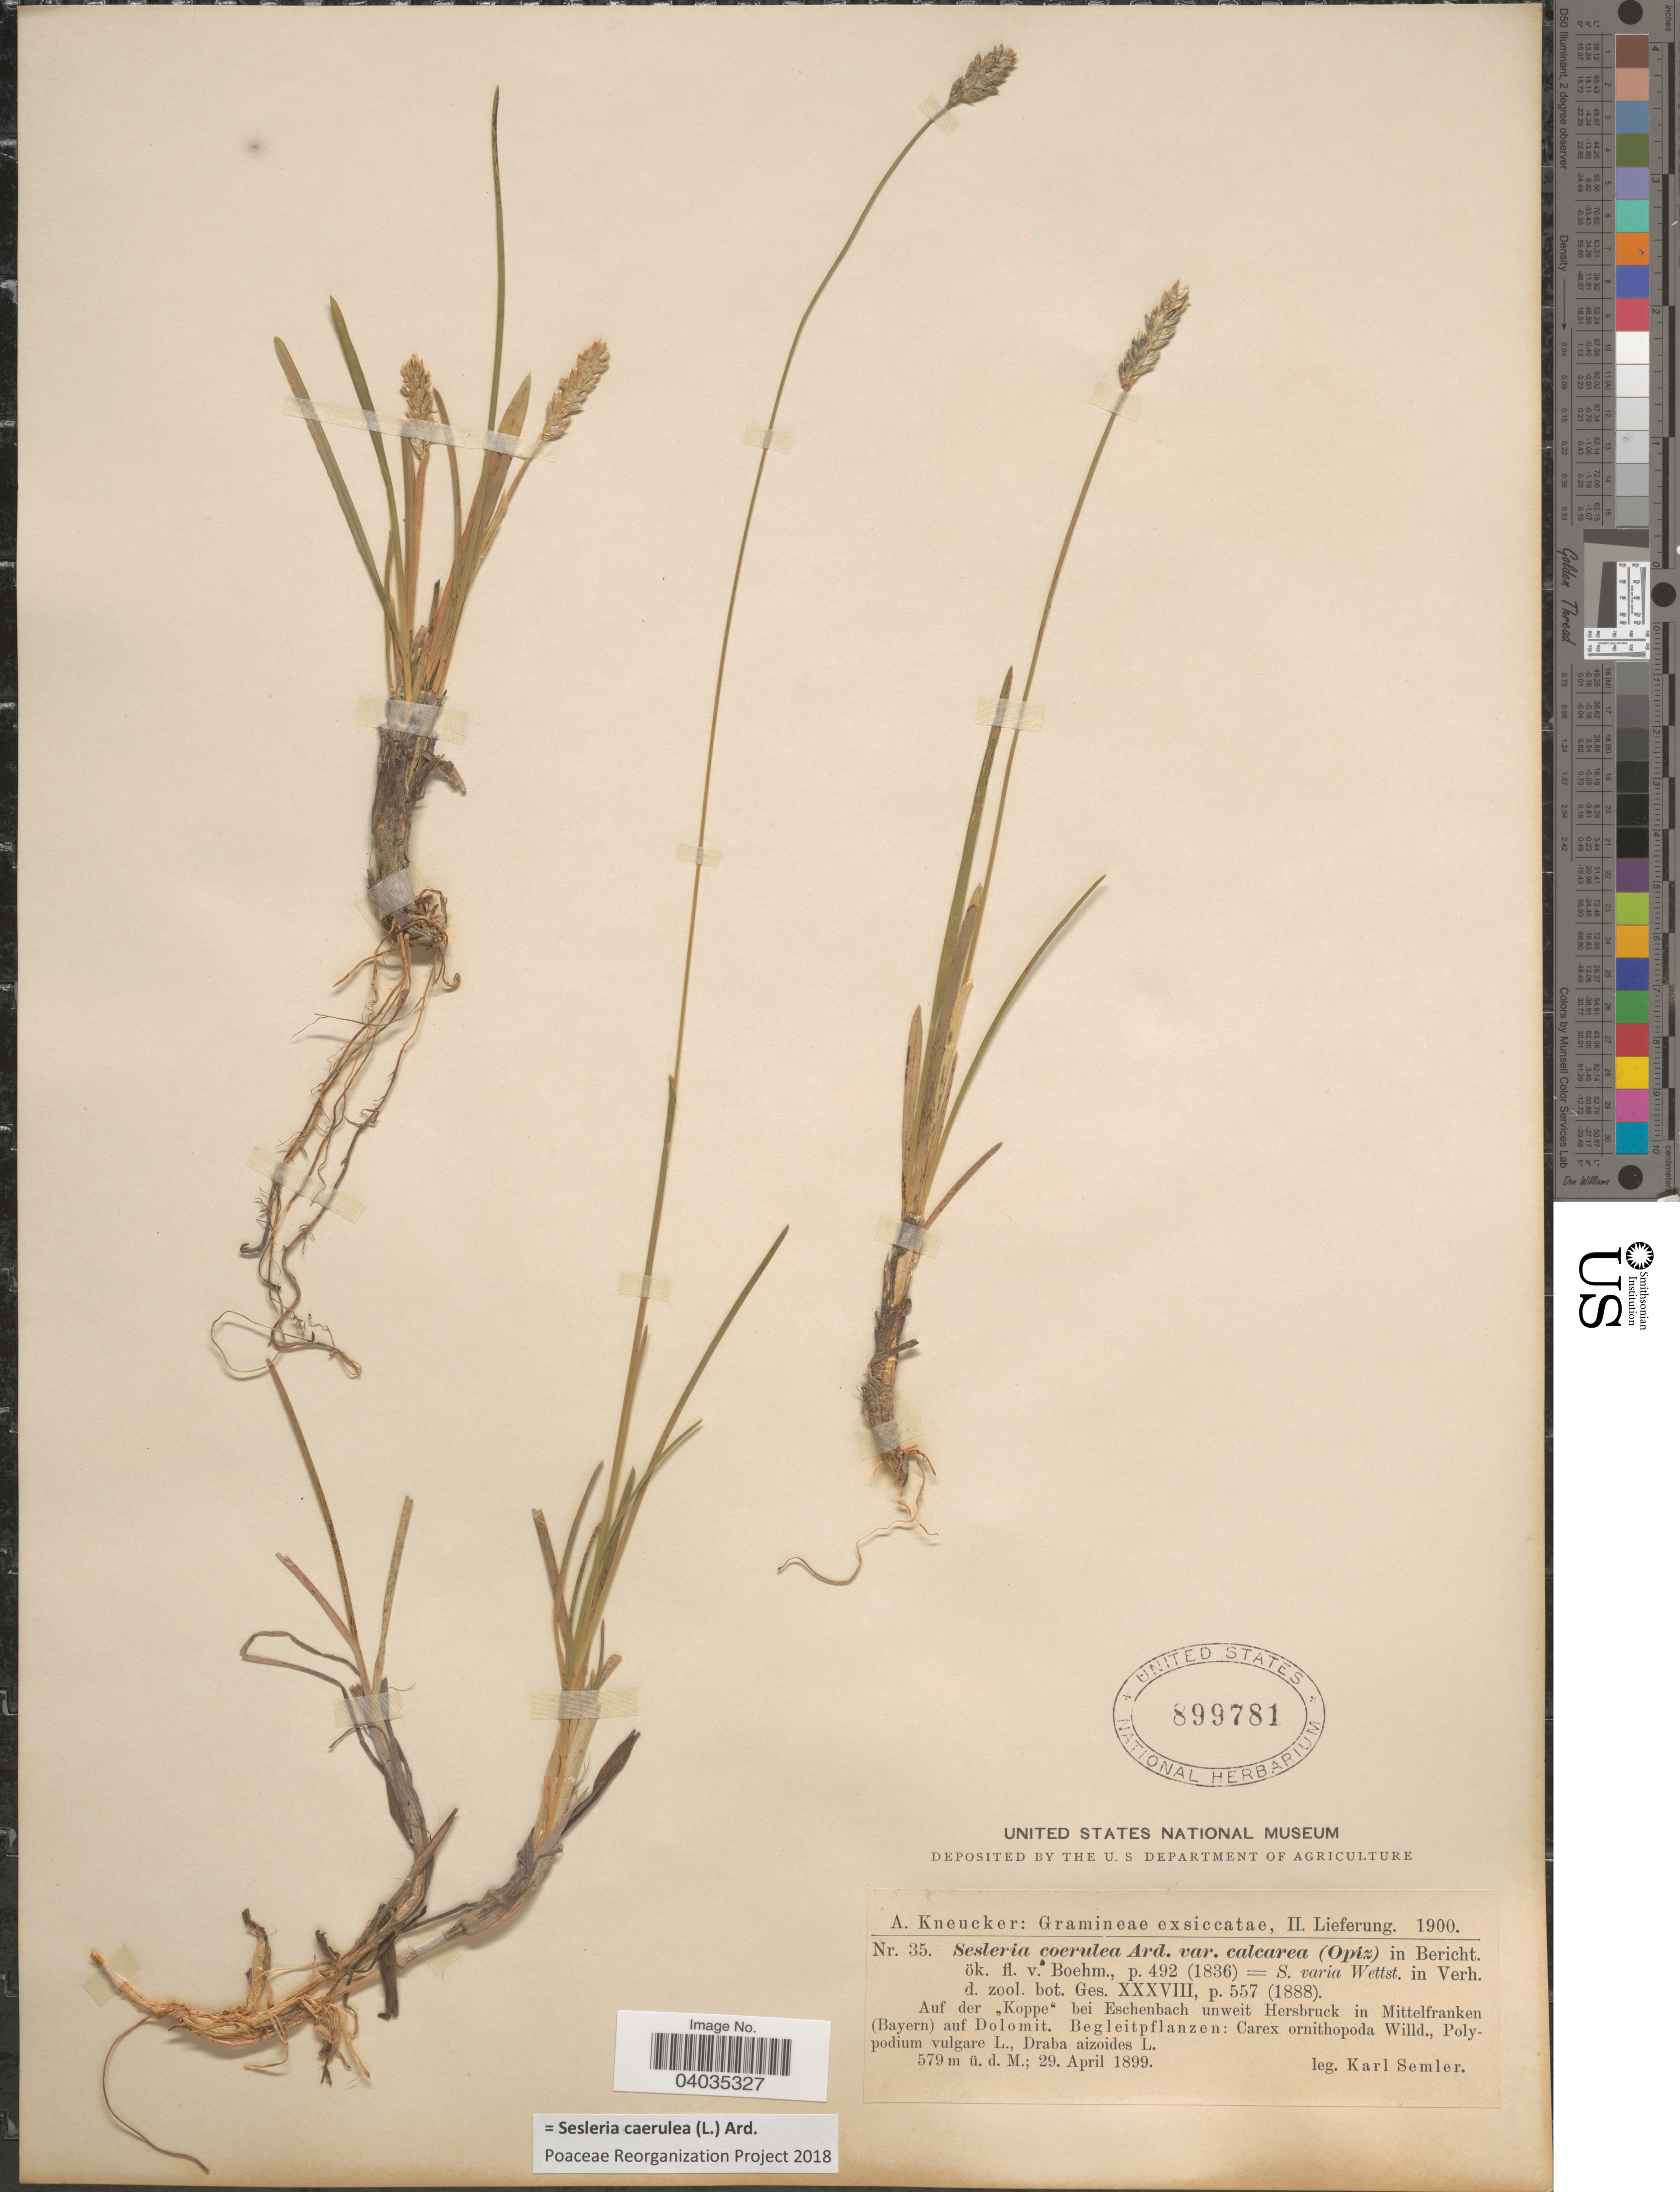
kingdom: Plantae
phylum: Tracheophyta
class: Liliopsida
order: Poales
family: Poaceae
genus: Sesleria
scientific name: Sesleria caerulea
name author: (L.) Ard.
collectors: K. Semler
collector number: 35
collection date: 1899-04-29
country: Germany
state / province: Bayern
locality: Auf der "Koppe" bei Eschenbach unweit Hersbruck in Mittelfranken (Bayern) auf Dolomit.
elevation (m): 579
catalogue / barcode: US 899781